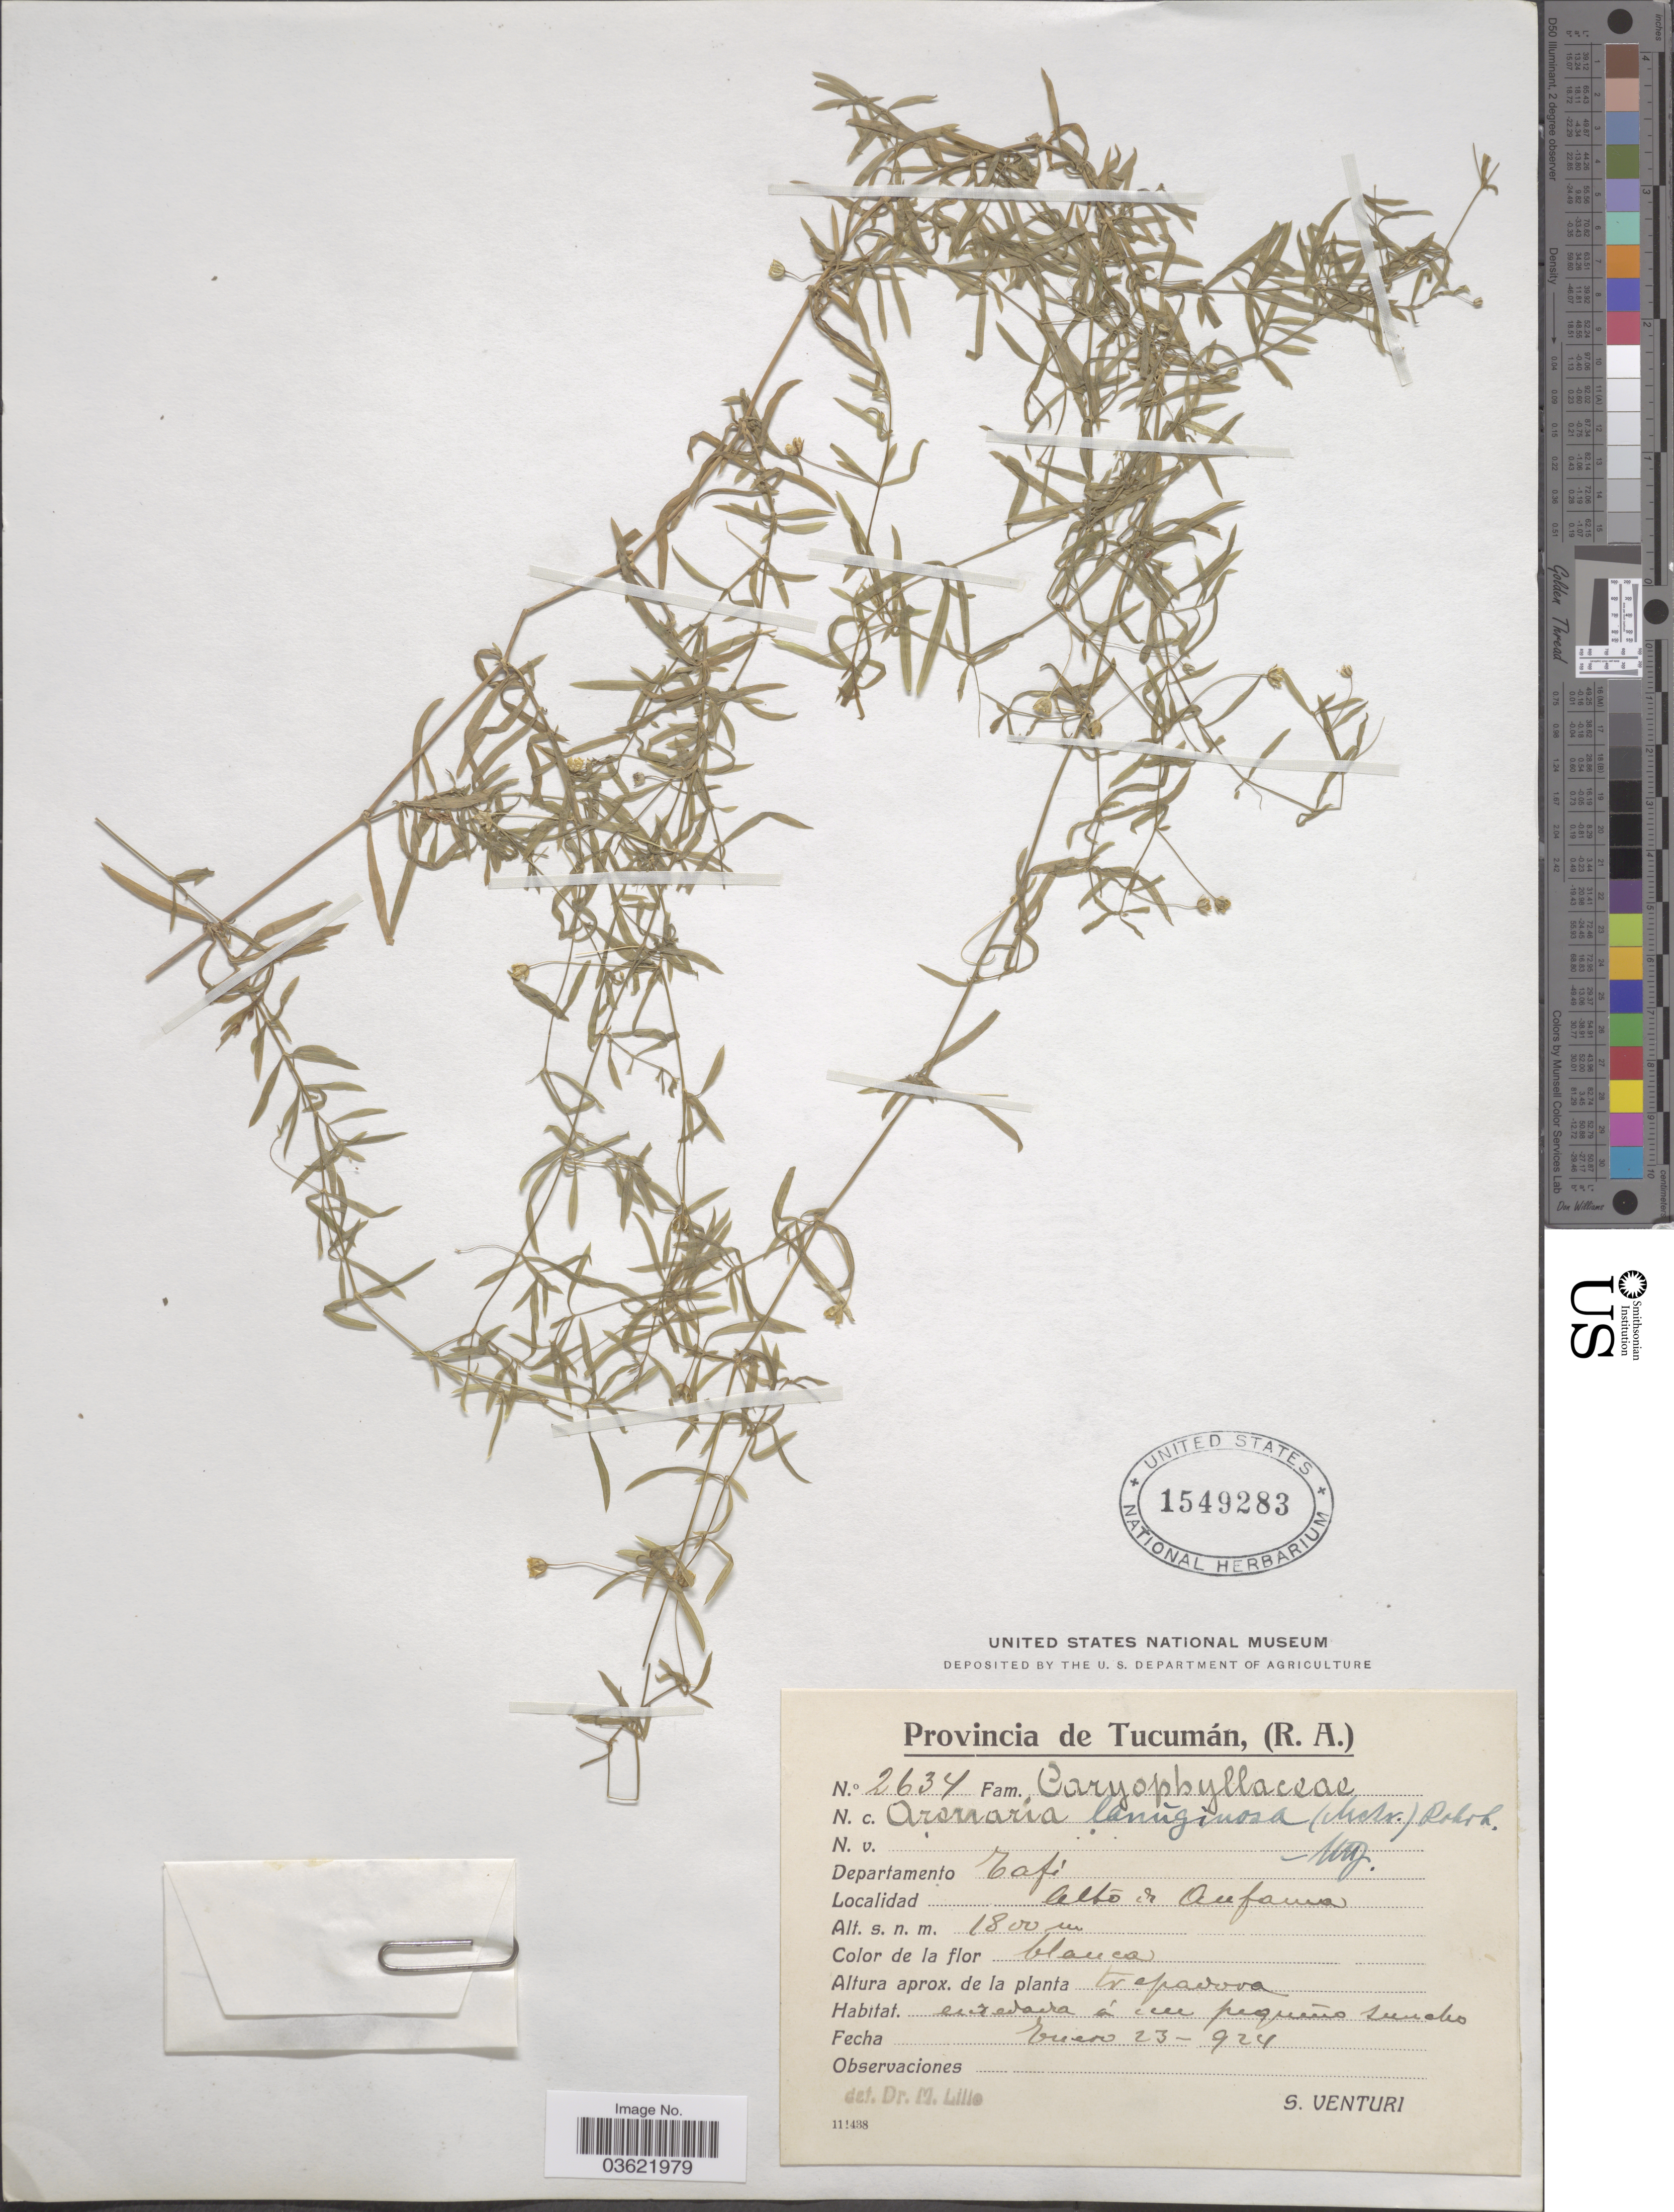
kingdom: Plantae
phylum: Tracheophyta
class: Magnoliopsida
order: Caryophyllales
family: Caryophyllaceae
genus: Arenaria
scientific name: Arenaria lanuginosa var. megalantha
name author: Rohrb.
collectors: S. Venturi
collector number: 2634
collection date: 1924-01-23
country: Argentina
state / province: Tucuman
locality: Departamento Tafí. Alto de Anfama.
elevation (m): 1800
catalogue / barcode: US 1549283